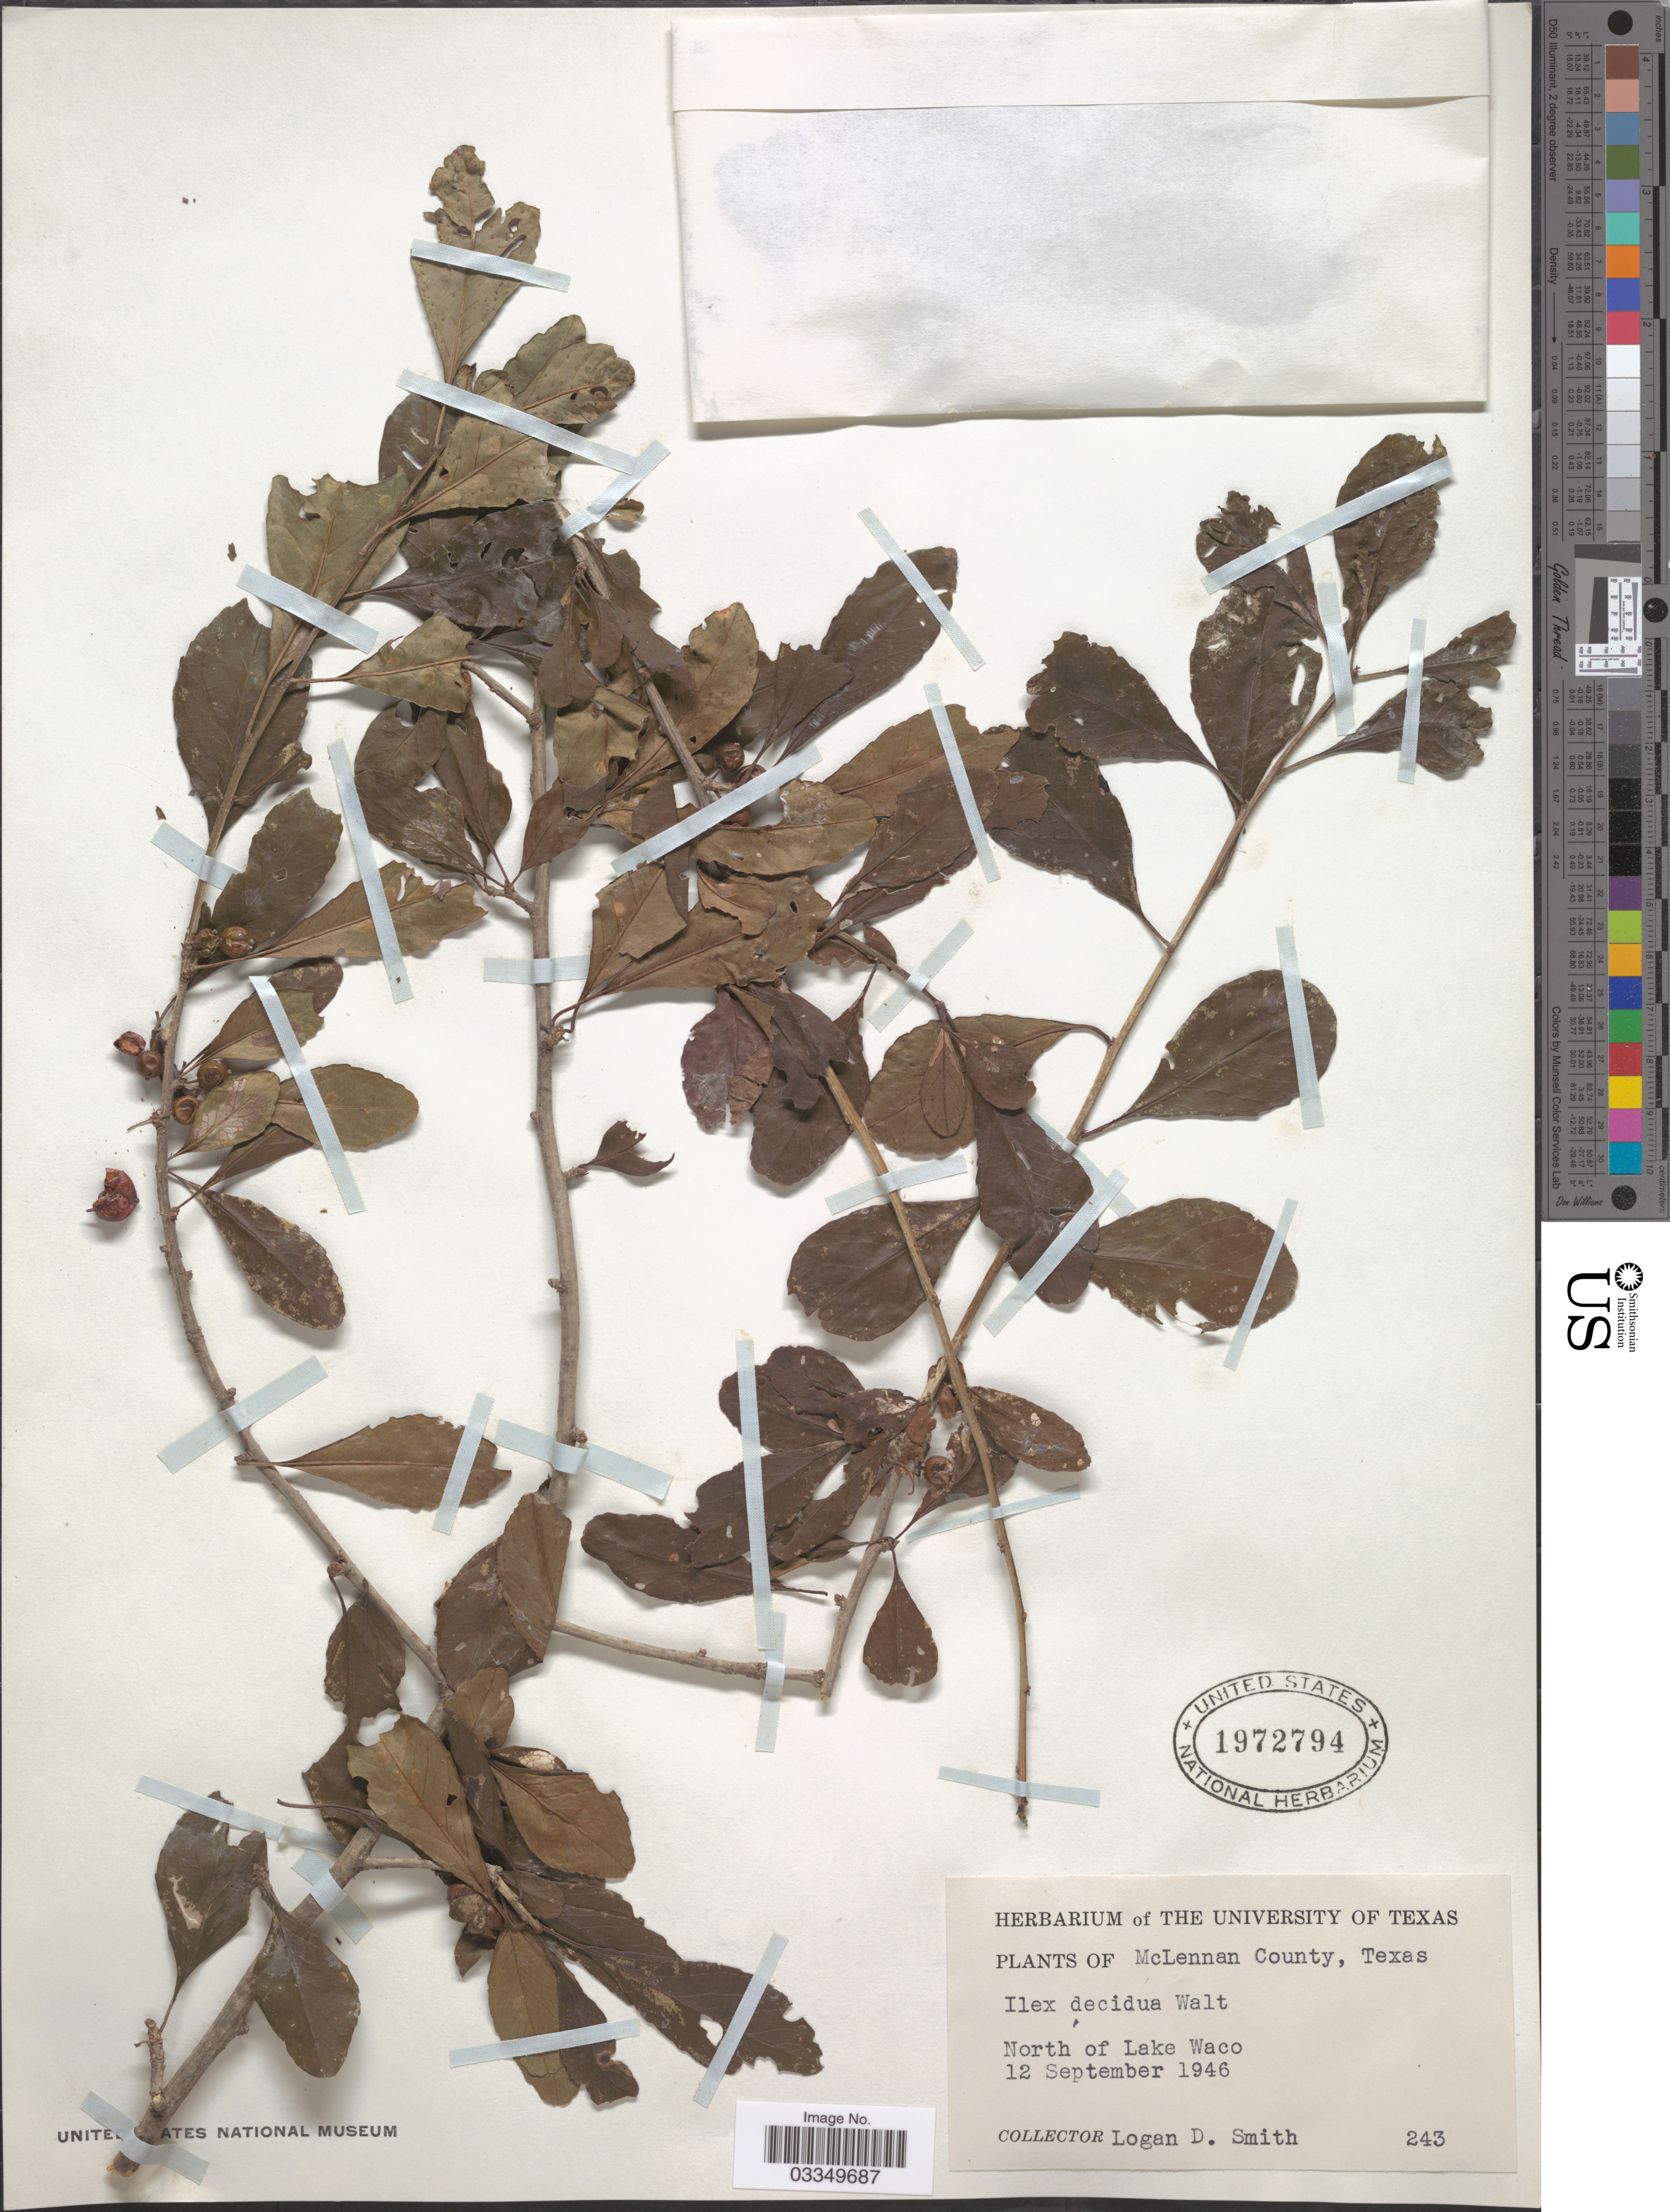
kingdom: Plantae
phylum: Tracheophyta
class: Magnoliopsida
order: Aquifoliales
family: Aquifoliaceae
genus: Ilex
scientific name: Ilex decidua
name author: Walter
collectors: L. Smith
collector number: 243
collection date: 1946-09-12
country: United States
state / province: Texas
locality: McLennan County. North of Lake Waco.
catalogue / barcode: US 1972794